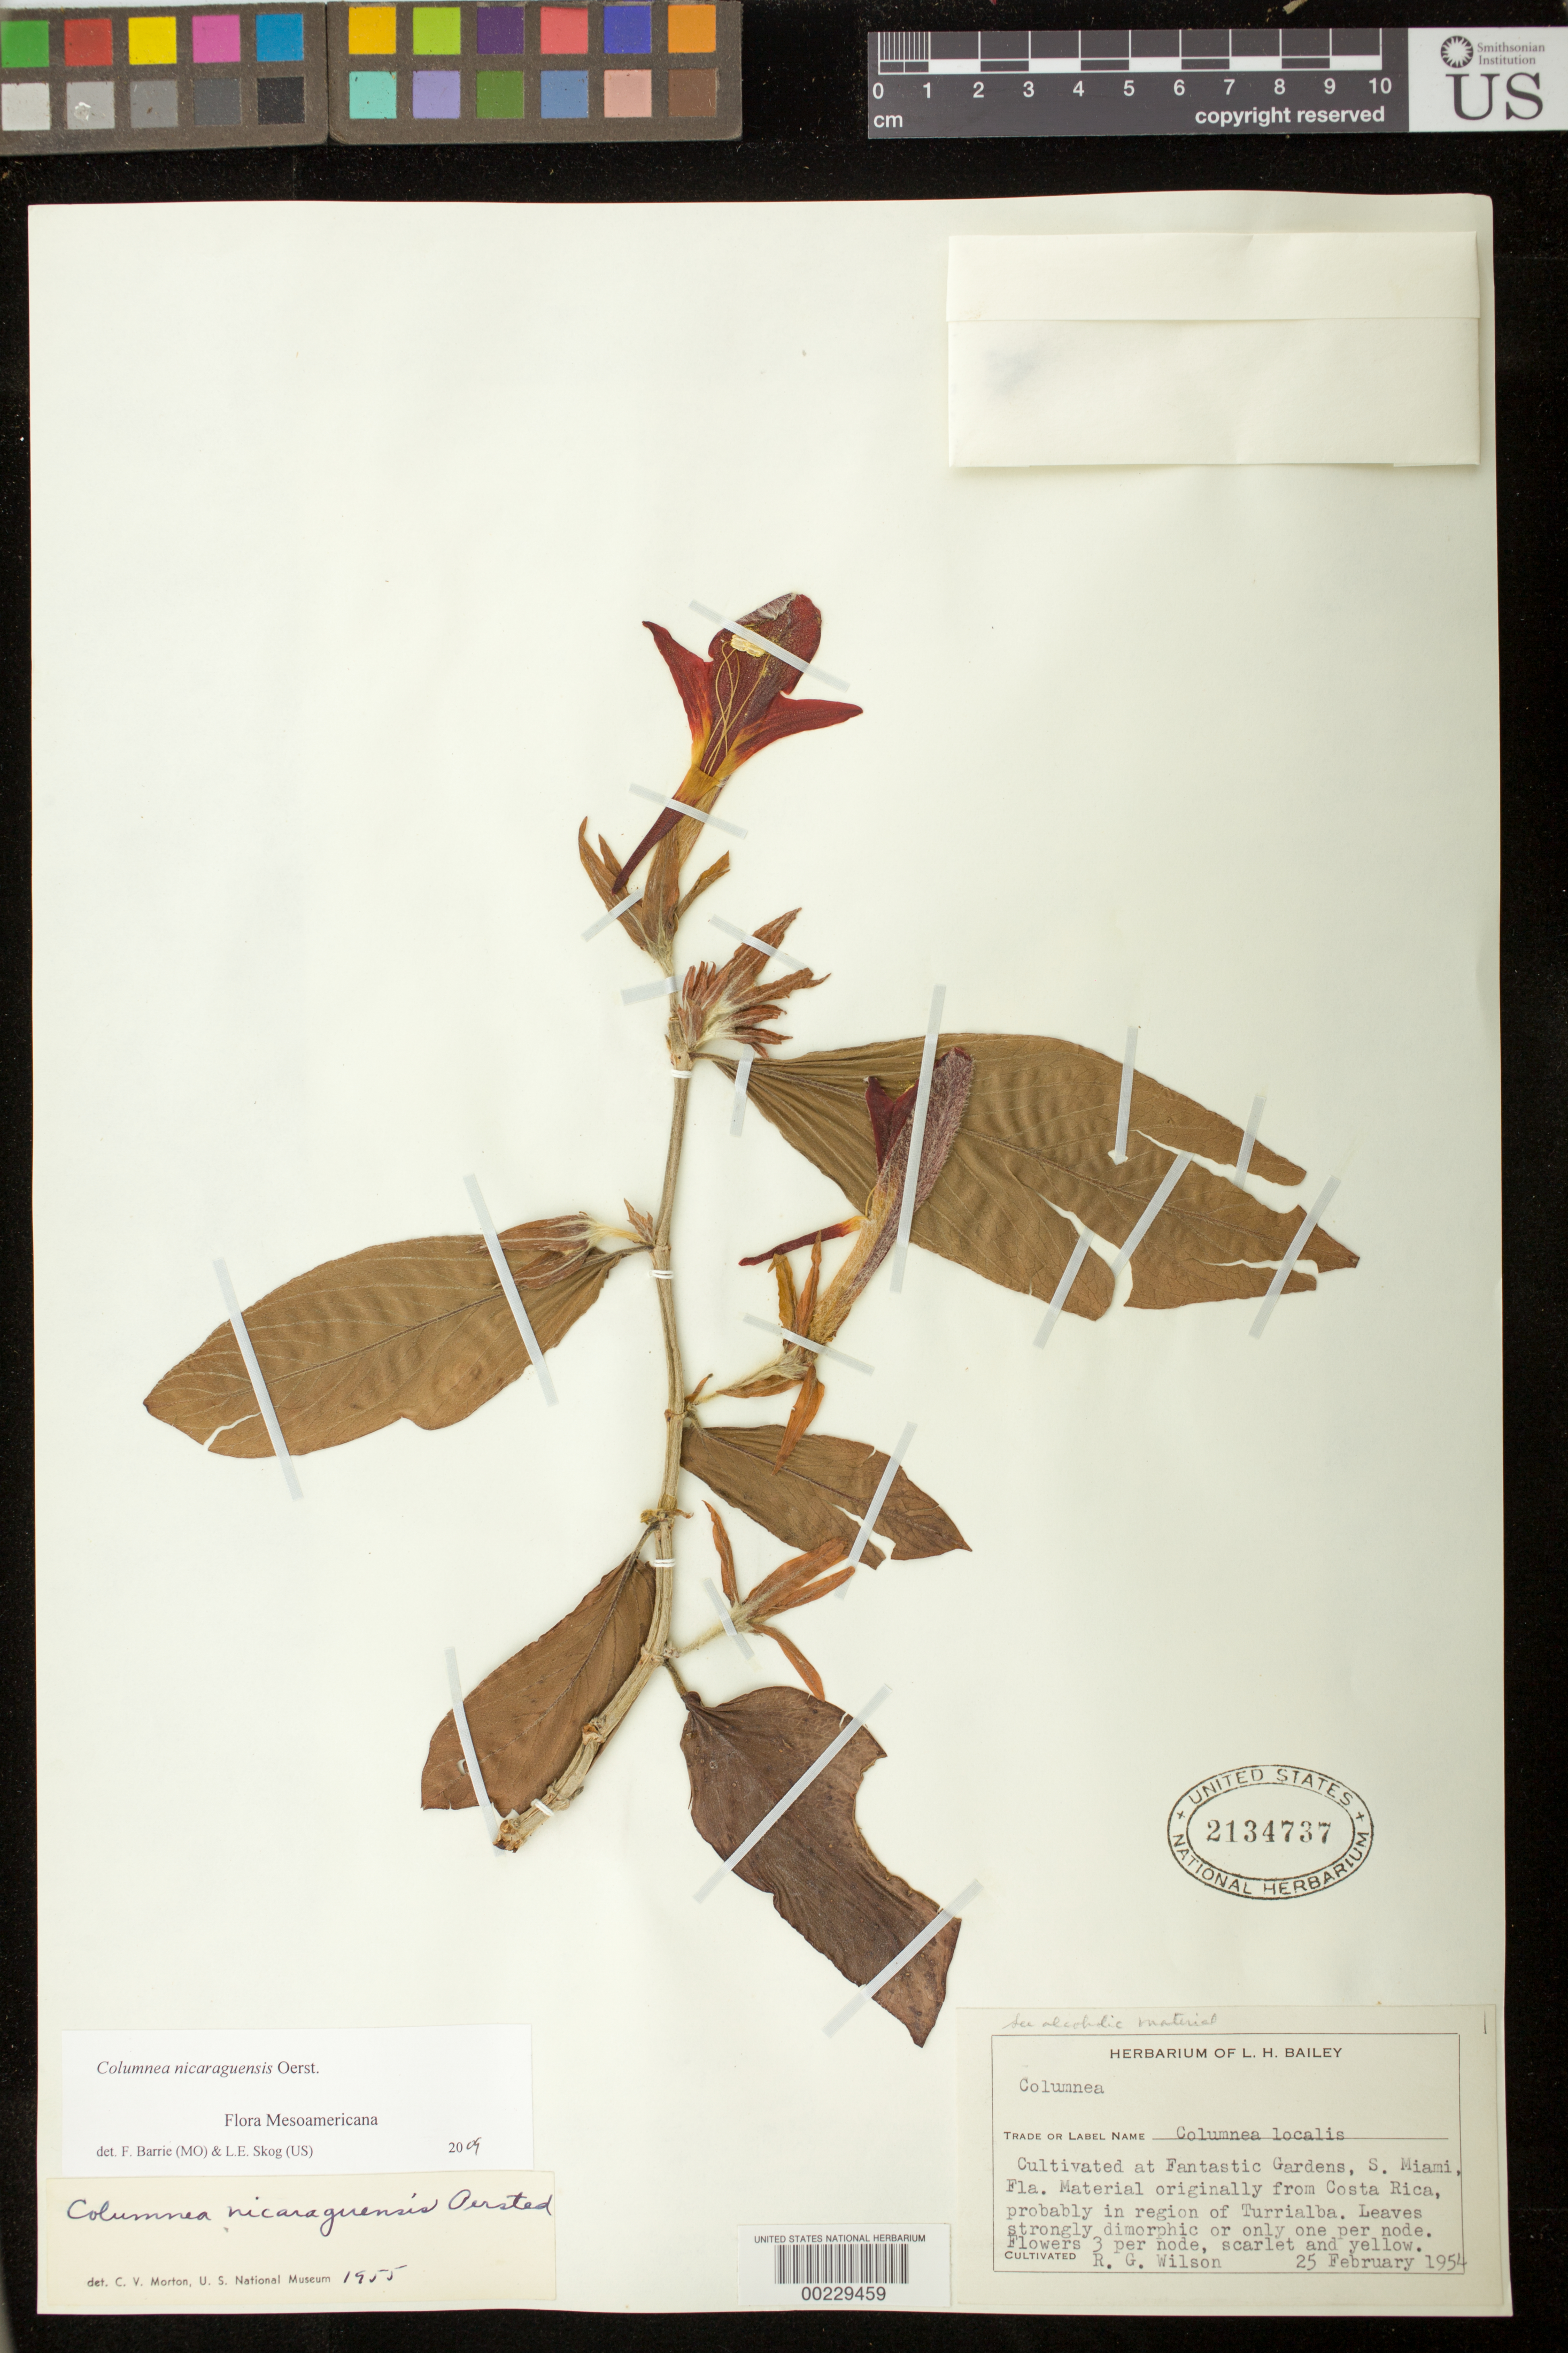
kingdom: Plantae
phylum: Tracheophyta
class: Magnoliopsida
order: Lamiales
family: Gesneriaceae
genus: Columnea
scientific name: Columnea nicaraguensis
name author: Oerst.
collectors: R. G. Wilson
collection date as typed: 25 Feb 1954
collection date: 1954-02-25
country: Costa Rica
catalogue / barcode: US 2134737